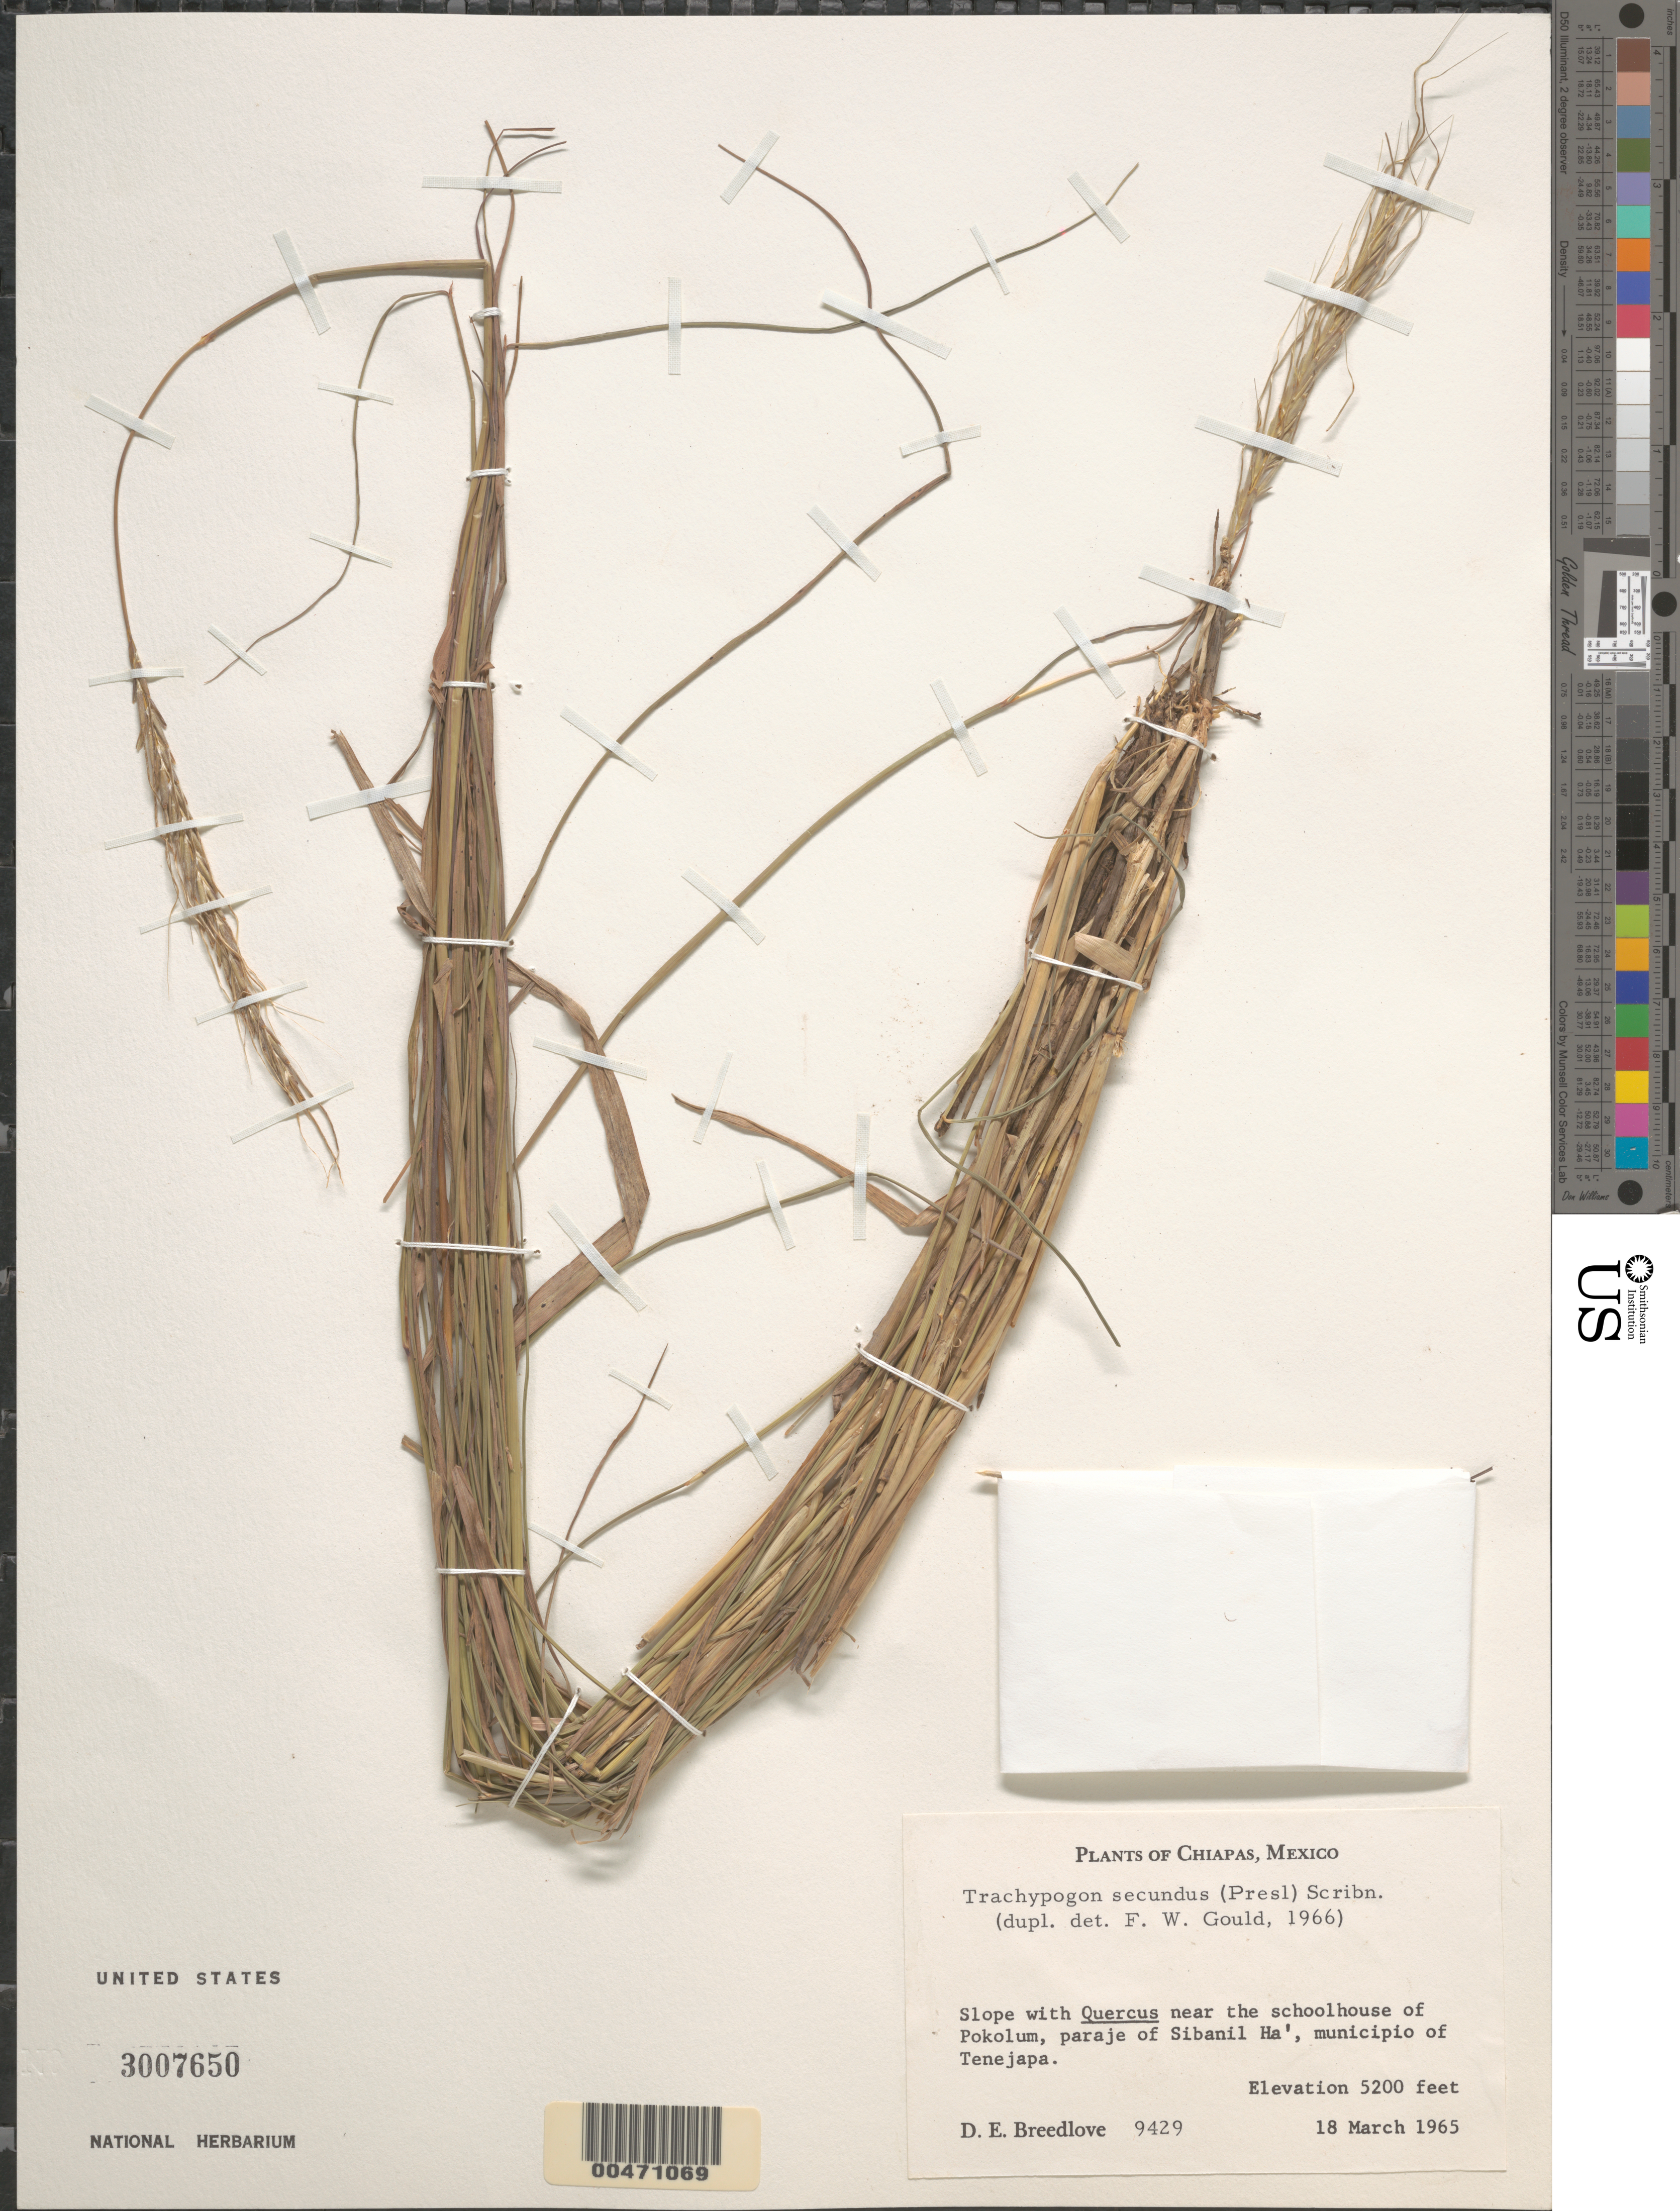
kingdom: Plantae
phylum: Tracheophyta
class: Liliopsida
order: Poales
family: Poaceae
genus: Trachypogon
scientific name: Trachypogon secundus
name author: (J. Presl) Scribn.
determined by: Gould, F. W.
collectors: D. E. Breedlove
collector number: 9429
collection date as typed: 18 Mar 1965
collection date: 1965-03-18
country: Mexico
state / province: Chiapas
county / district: Tenejapa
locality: Near the schoolhouse of Pokolum, paraje of Sibanil Ha'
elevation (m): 1585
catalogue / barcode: US 3007650